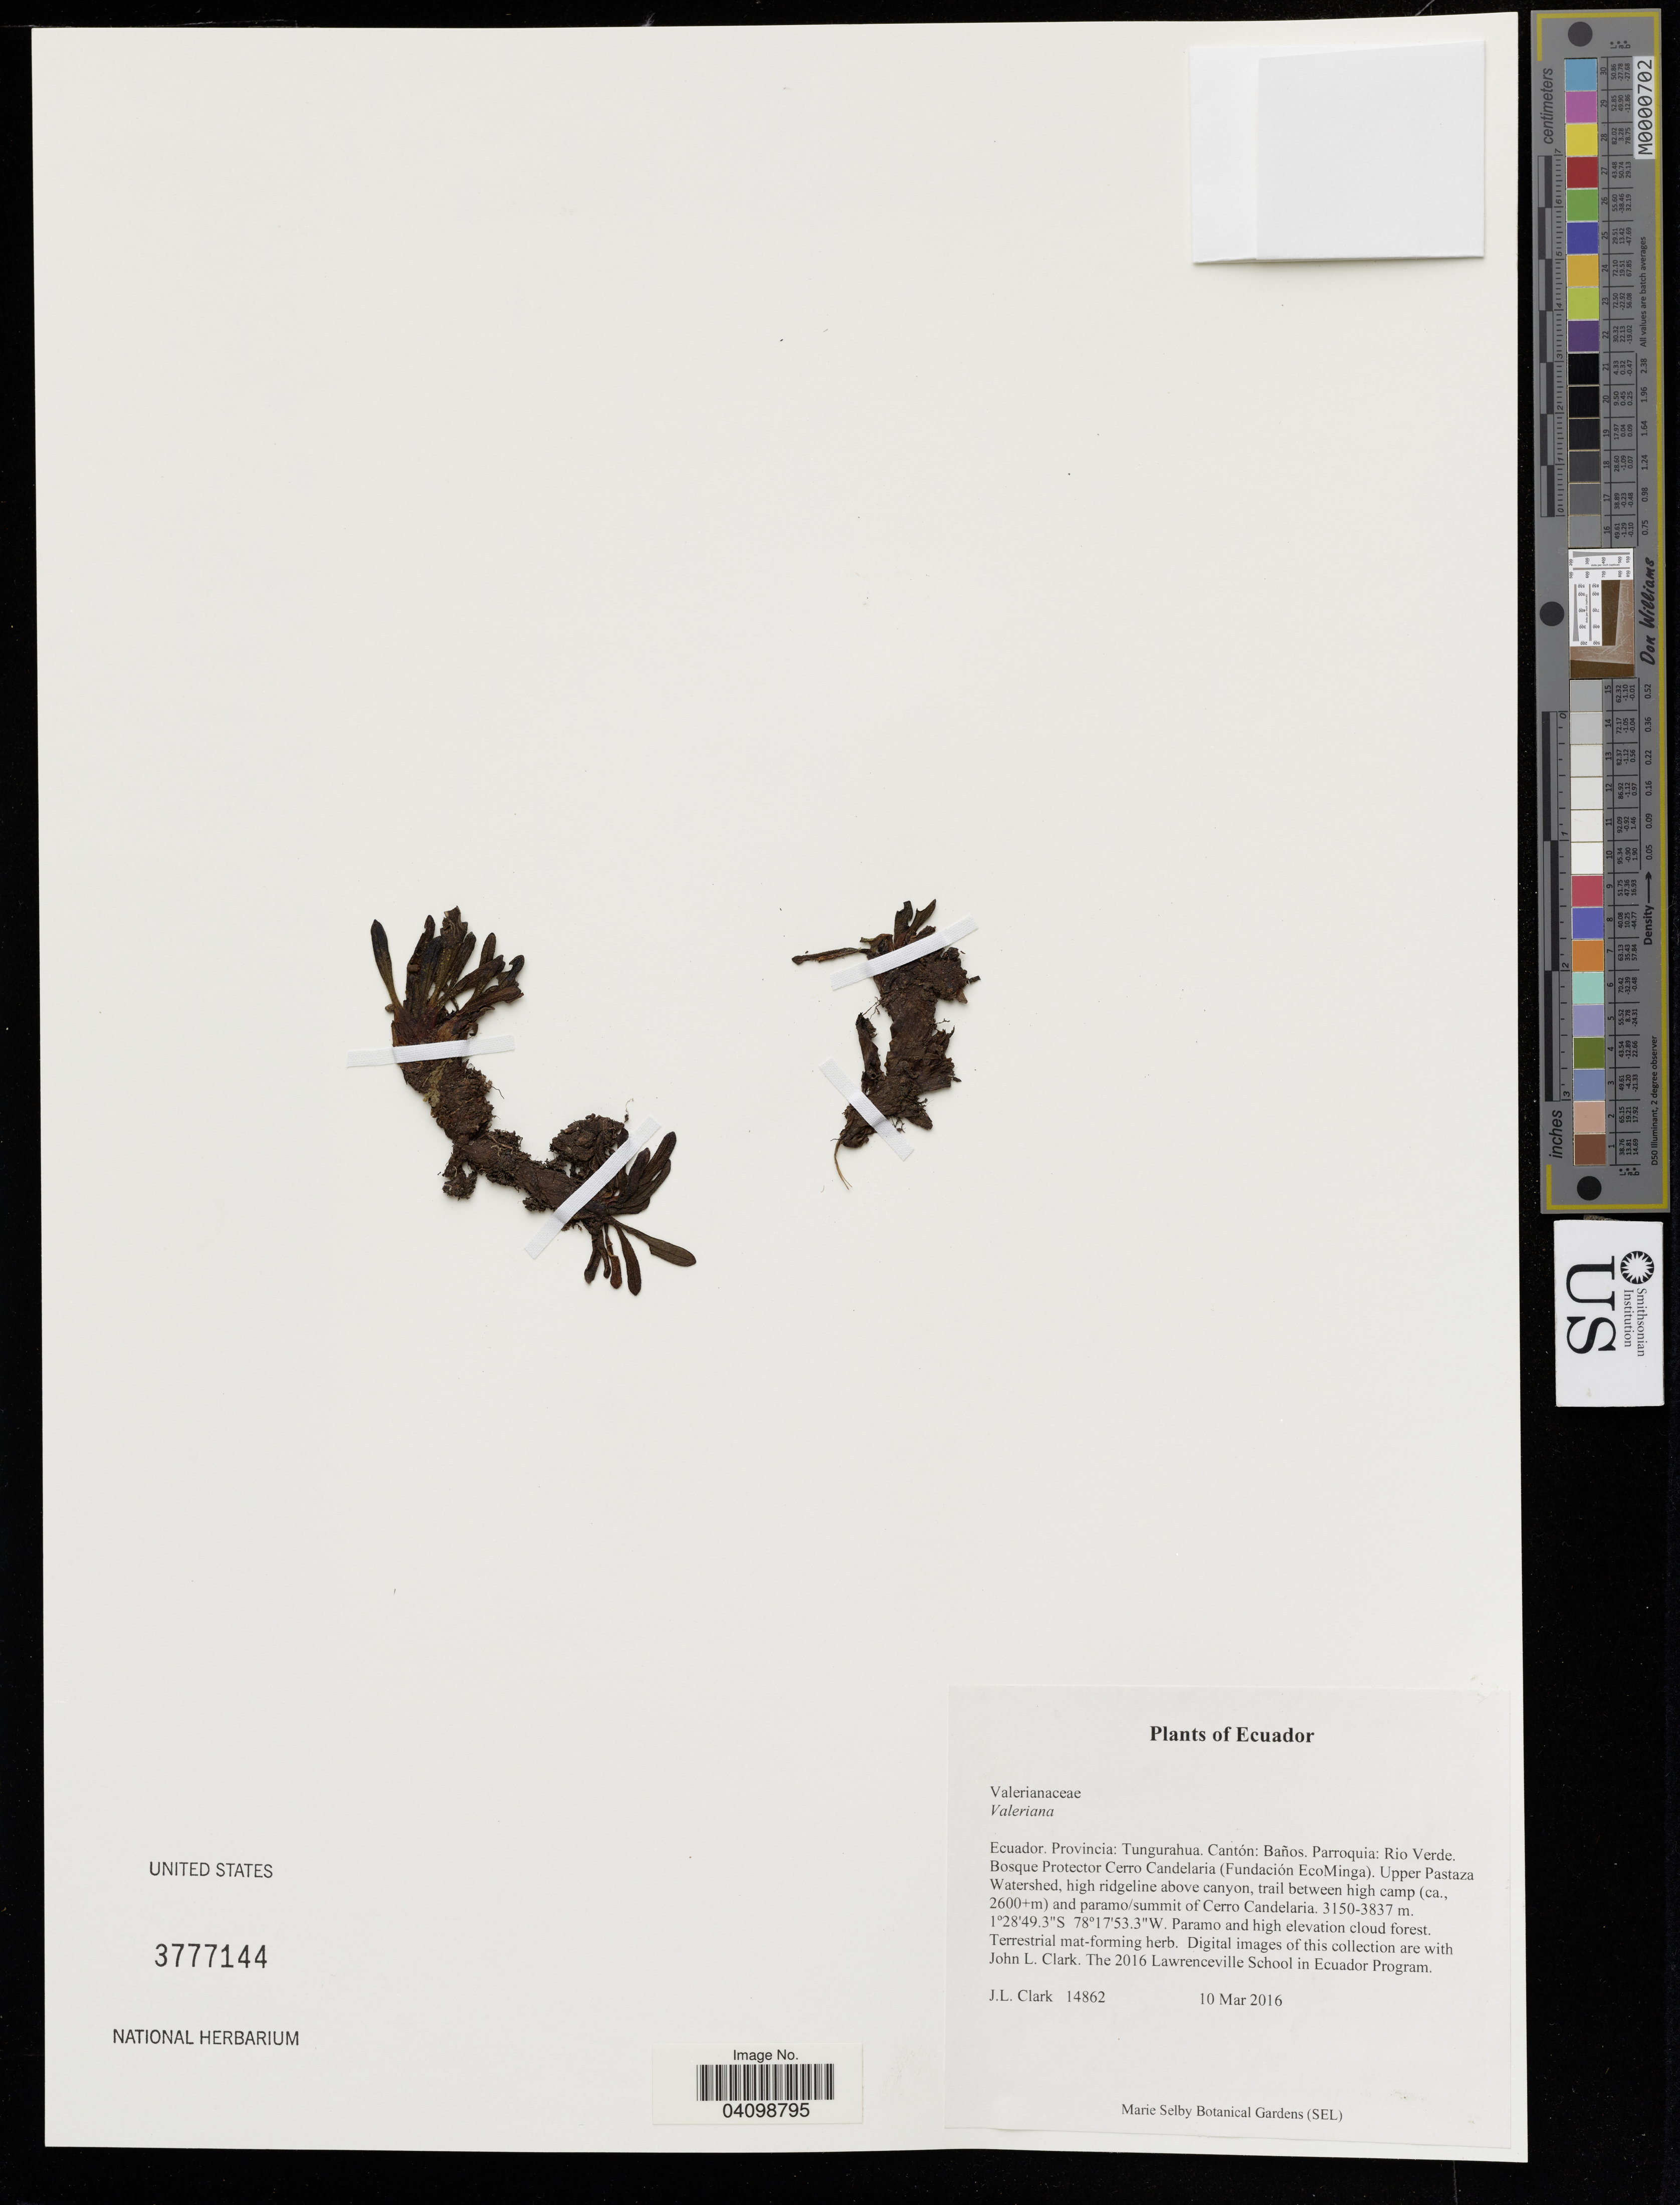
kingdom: Plantae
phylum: Tracheophyta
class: Magnoliopsida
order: Dipsacales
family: Caprifoliaceae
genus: Valeriana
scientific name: Valeriana sp.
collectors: J. Clark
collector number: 14862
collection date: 2016-03-10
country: Ecuador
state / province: Tungurahua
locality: Cantón: Baños. Parroquia: Rio Verde. Bosque Protector Cerro Candelaria (Fundación EcoMinga). Upper Pastaza Watershed, high ridgeline above canyon, trail between high camp (ca., 2600+m) and paramo/summit of Cerro Candelaria.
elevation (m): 3150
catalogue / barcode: US 3777144